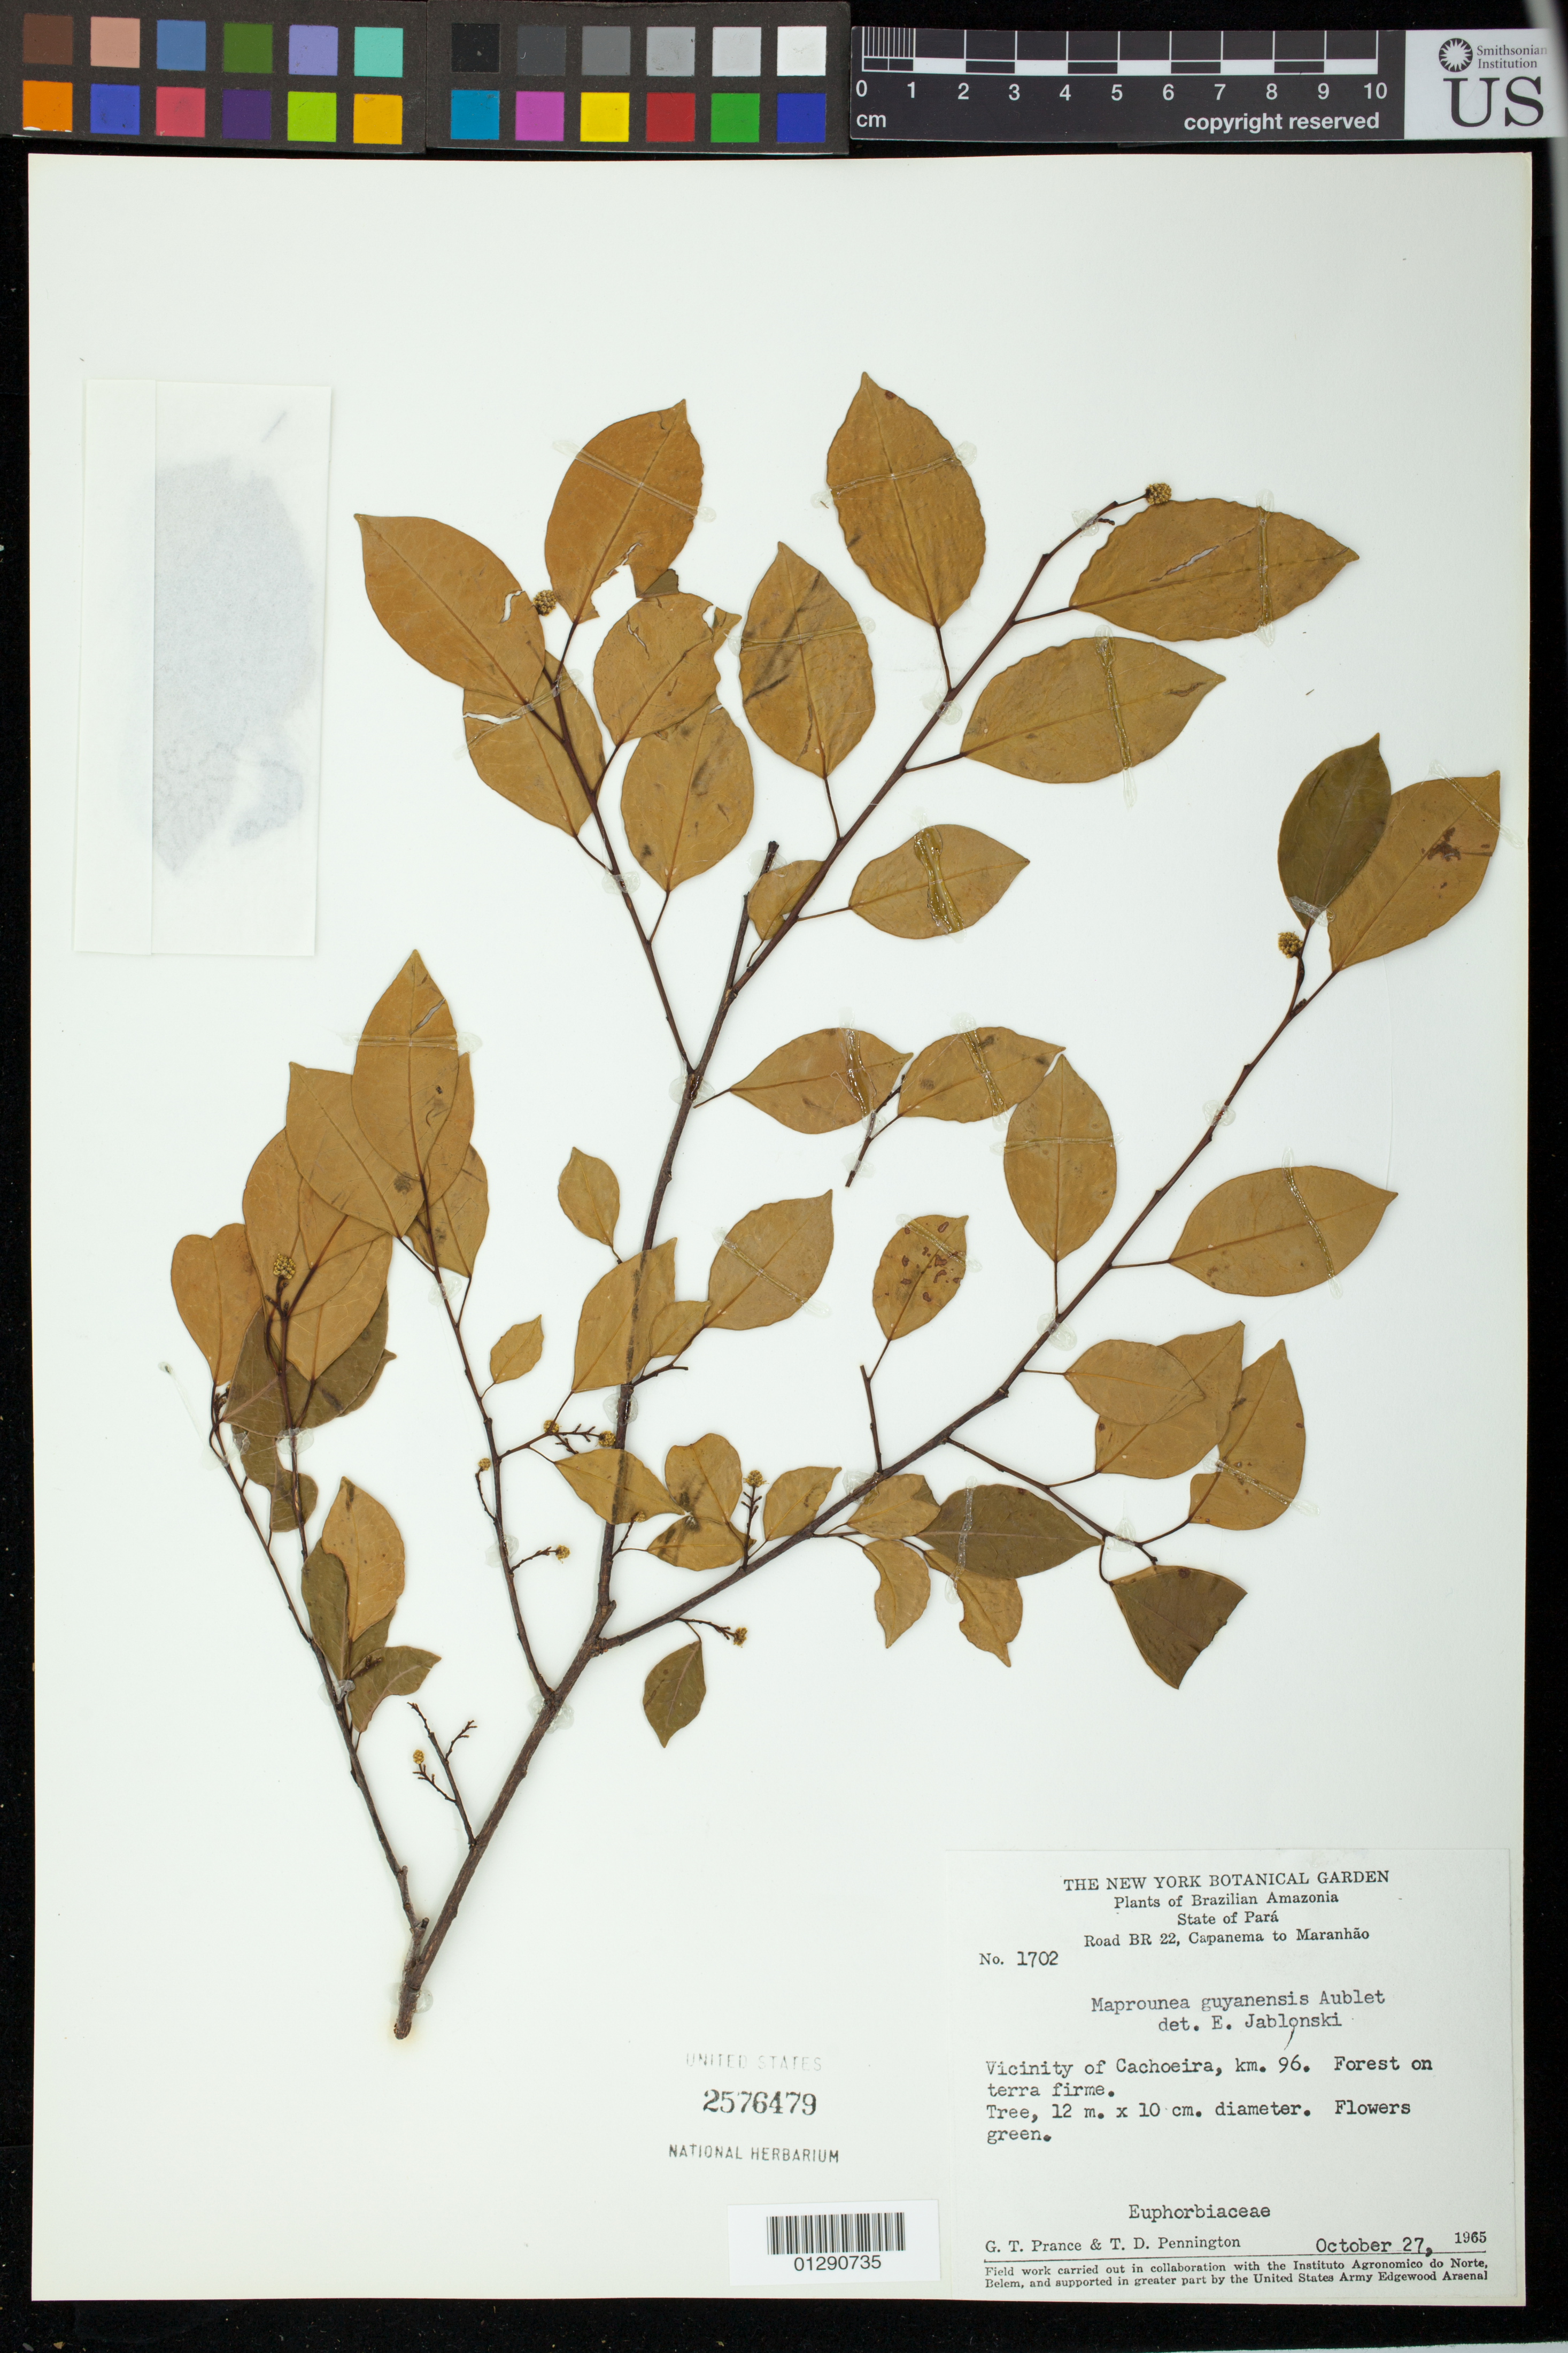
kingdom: Plantae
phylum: Tracheophyta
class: Magnoliopsida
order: Malpighiales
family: Euphorbiaceae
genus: Maprounea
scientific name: Maprounea guianensis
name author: Aubl.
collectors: G. T. Prance & T. D. Pennington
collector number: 1702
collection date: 1965-10-27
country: Brazil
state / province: Para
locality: Road BR 22, Capanema to Maranhao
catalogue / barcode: US 2576479